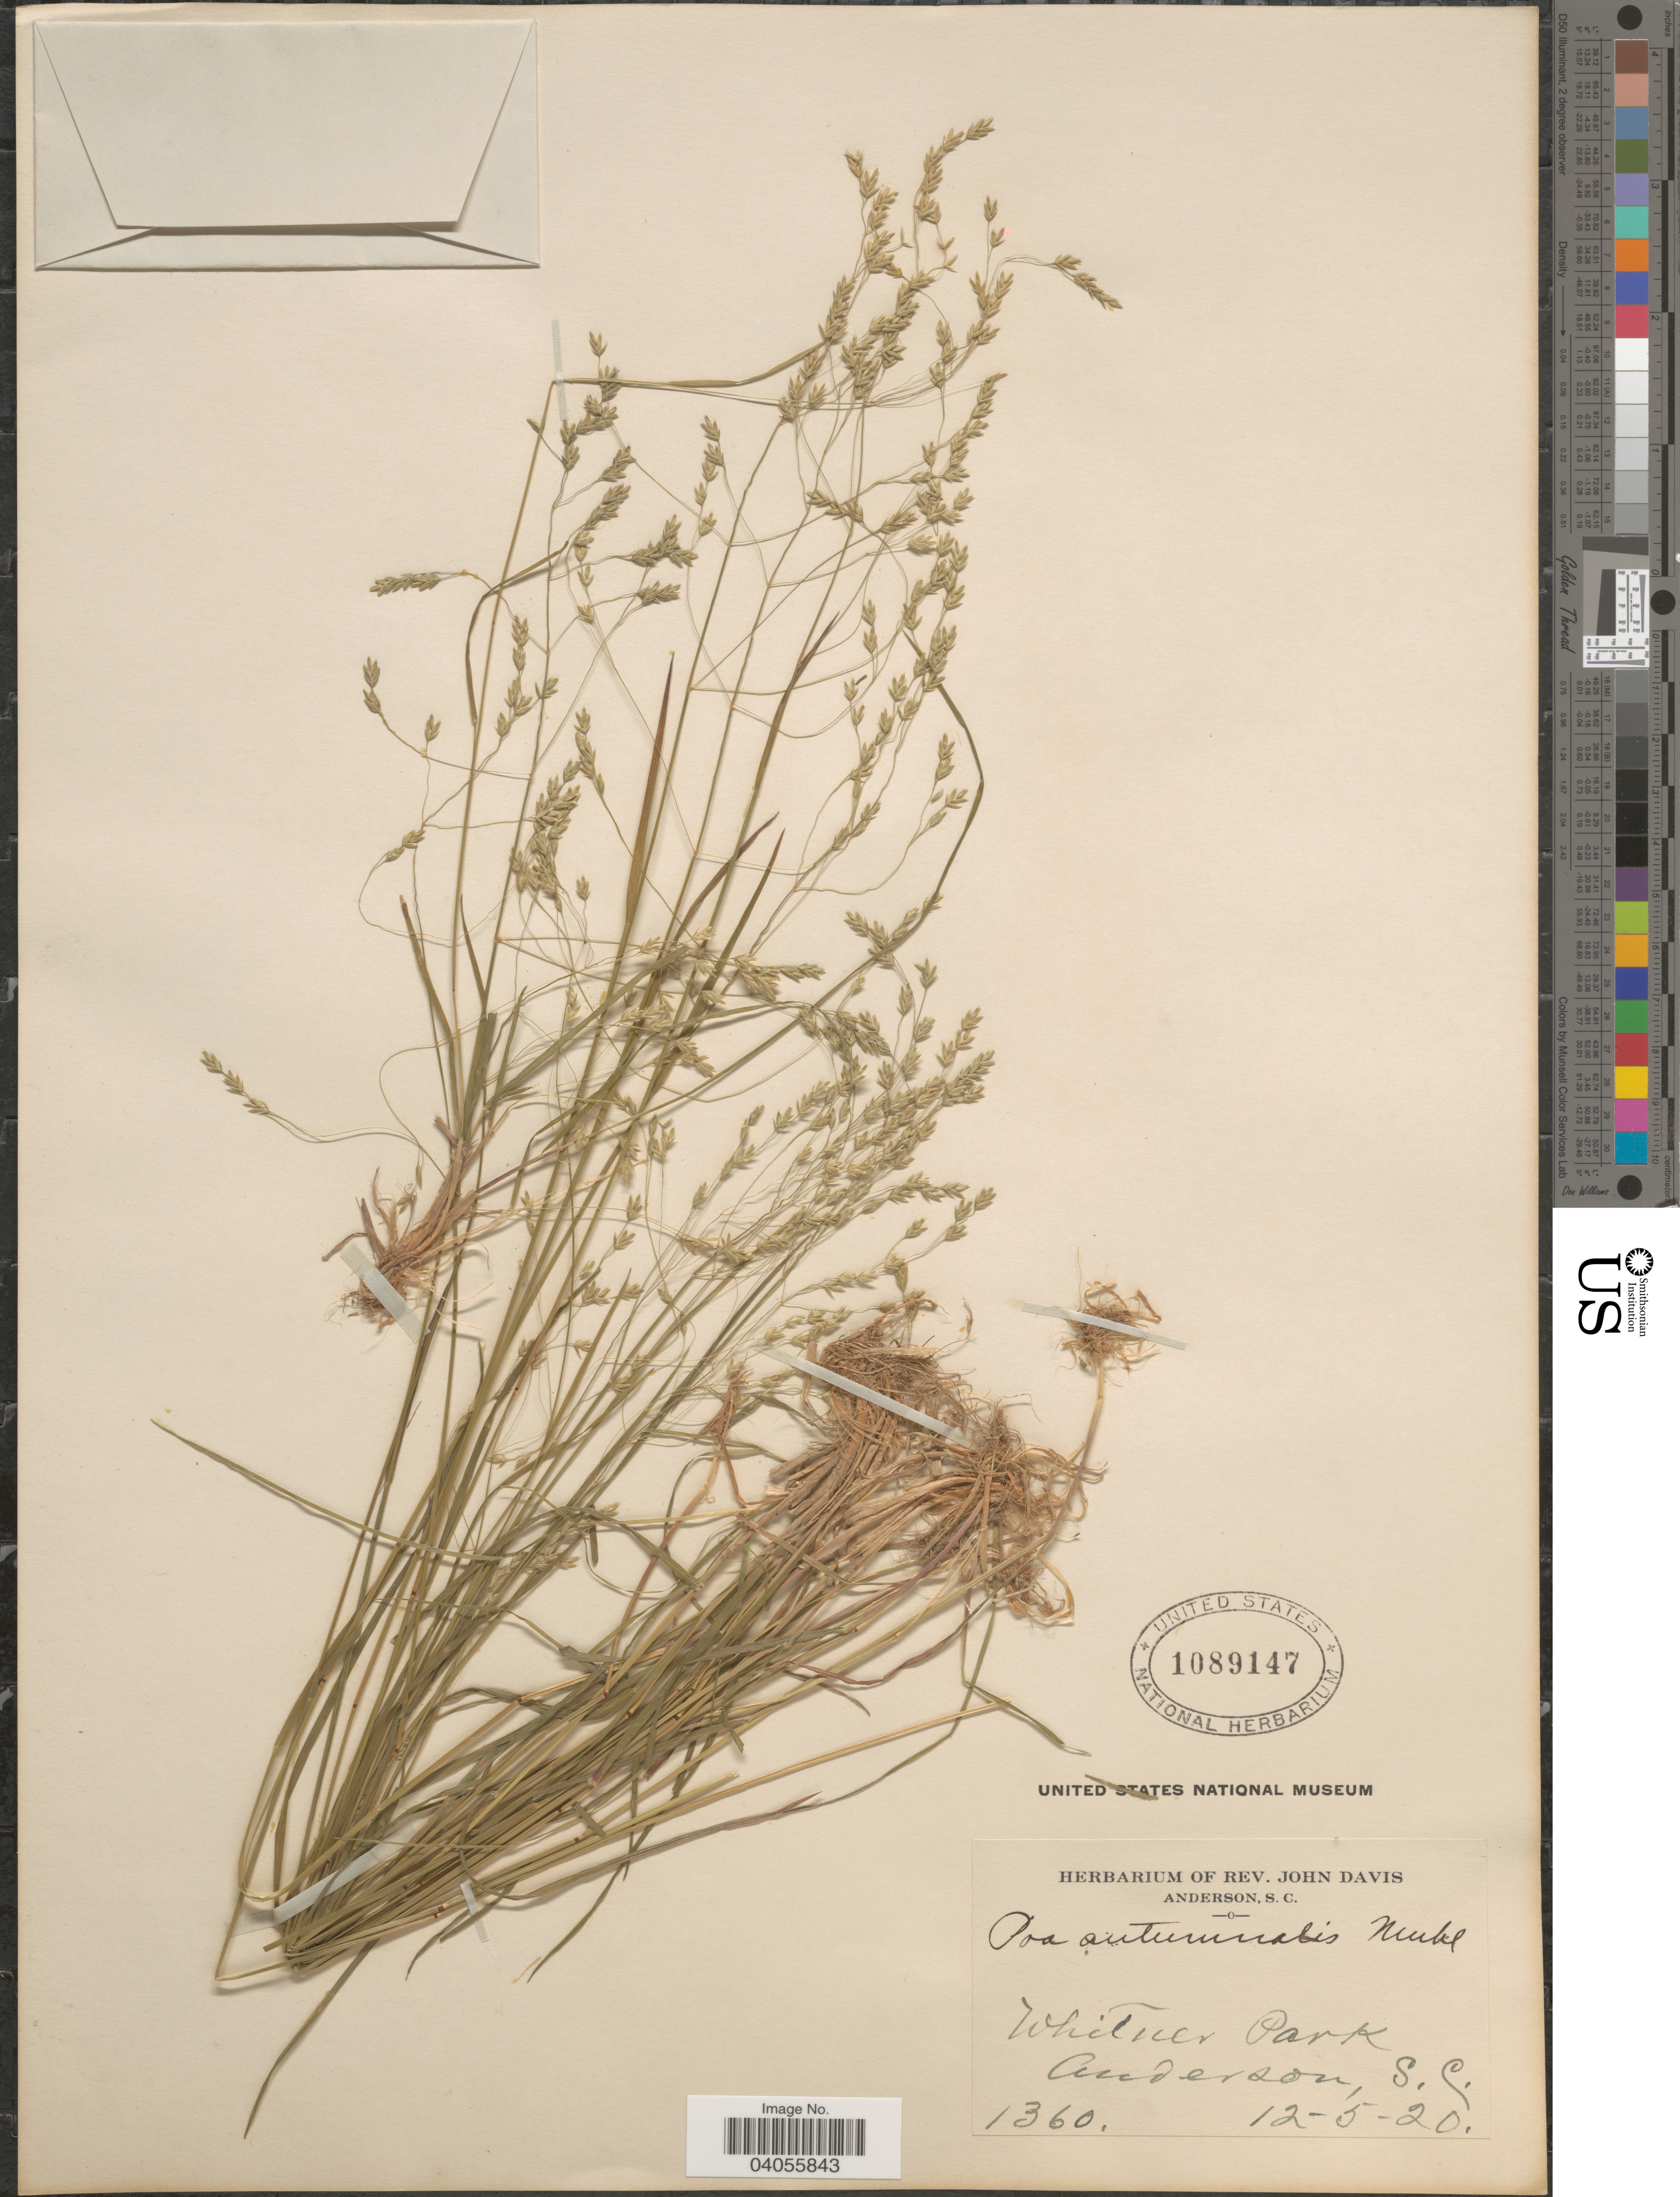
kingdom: Plantae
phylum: Tracheophyta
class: Liliopsida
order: Poales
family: Poaceae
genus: Poa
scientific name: Poa autumnalis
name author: Muhl. ex Elliott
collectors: J. Davis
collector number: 1360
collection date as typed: Transcribed d/m/y: 5/12/20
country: United States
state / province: South Carolina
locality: Whitner Park. Anderson.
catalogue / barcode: US 1089147